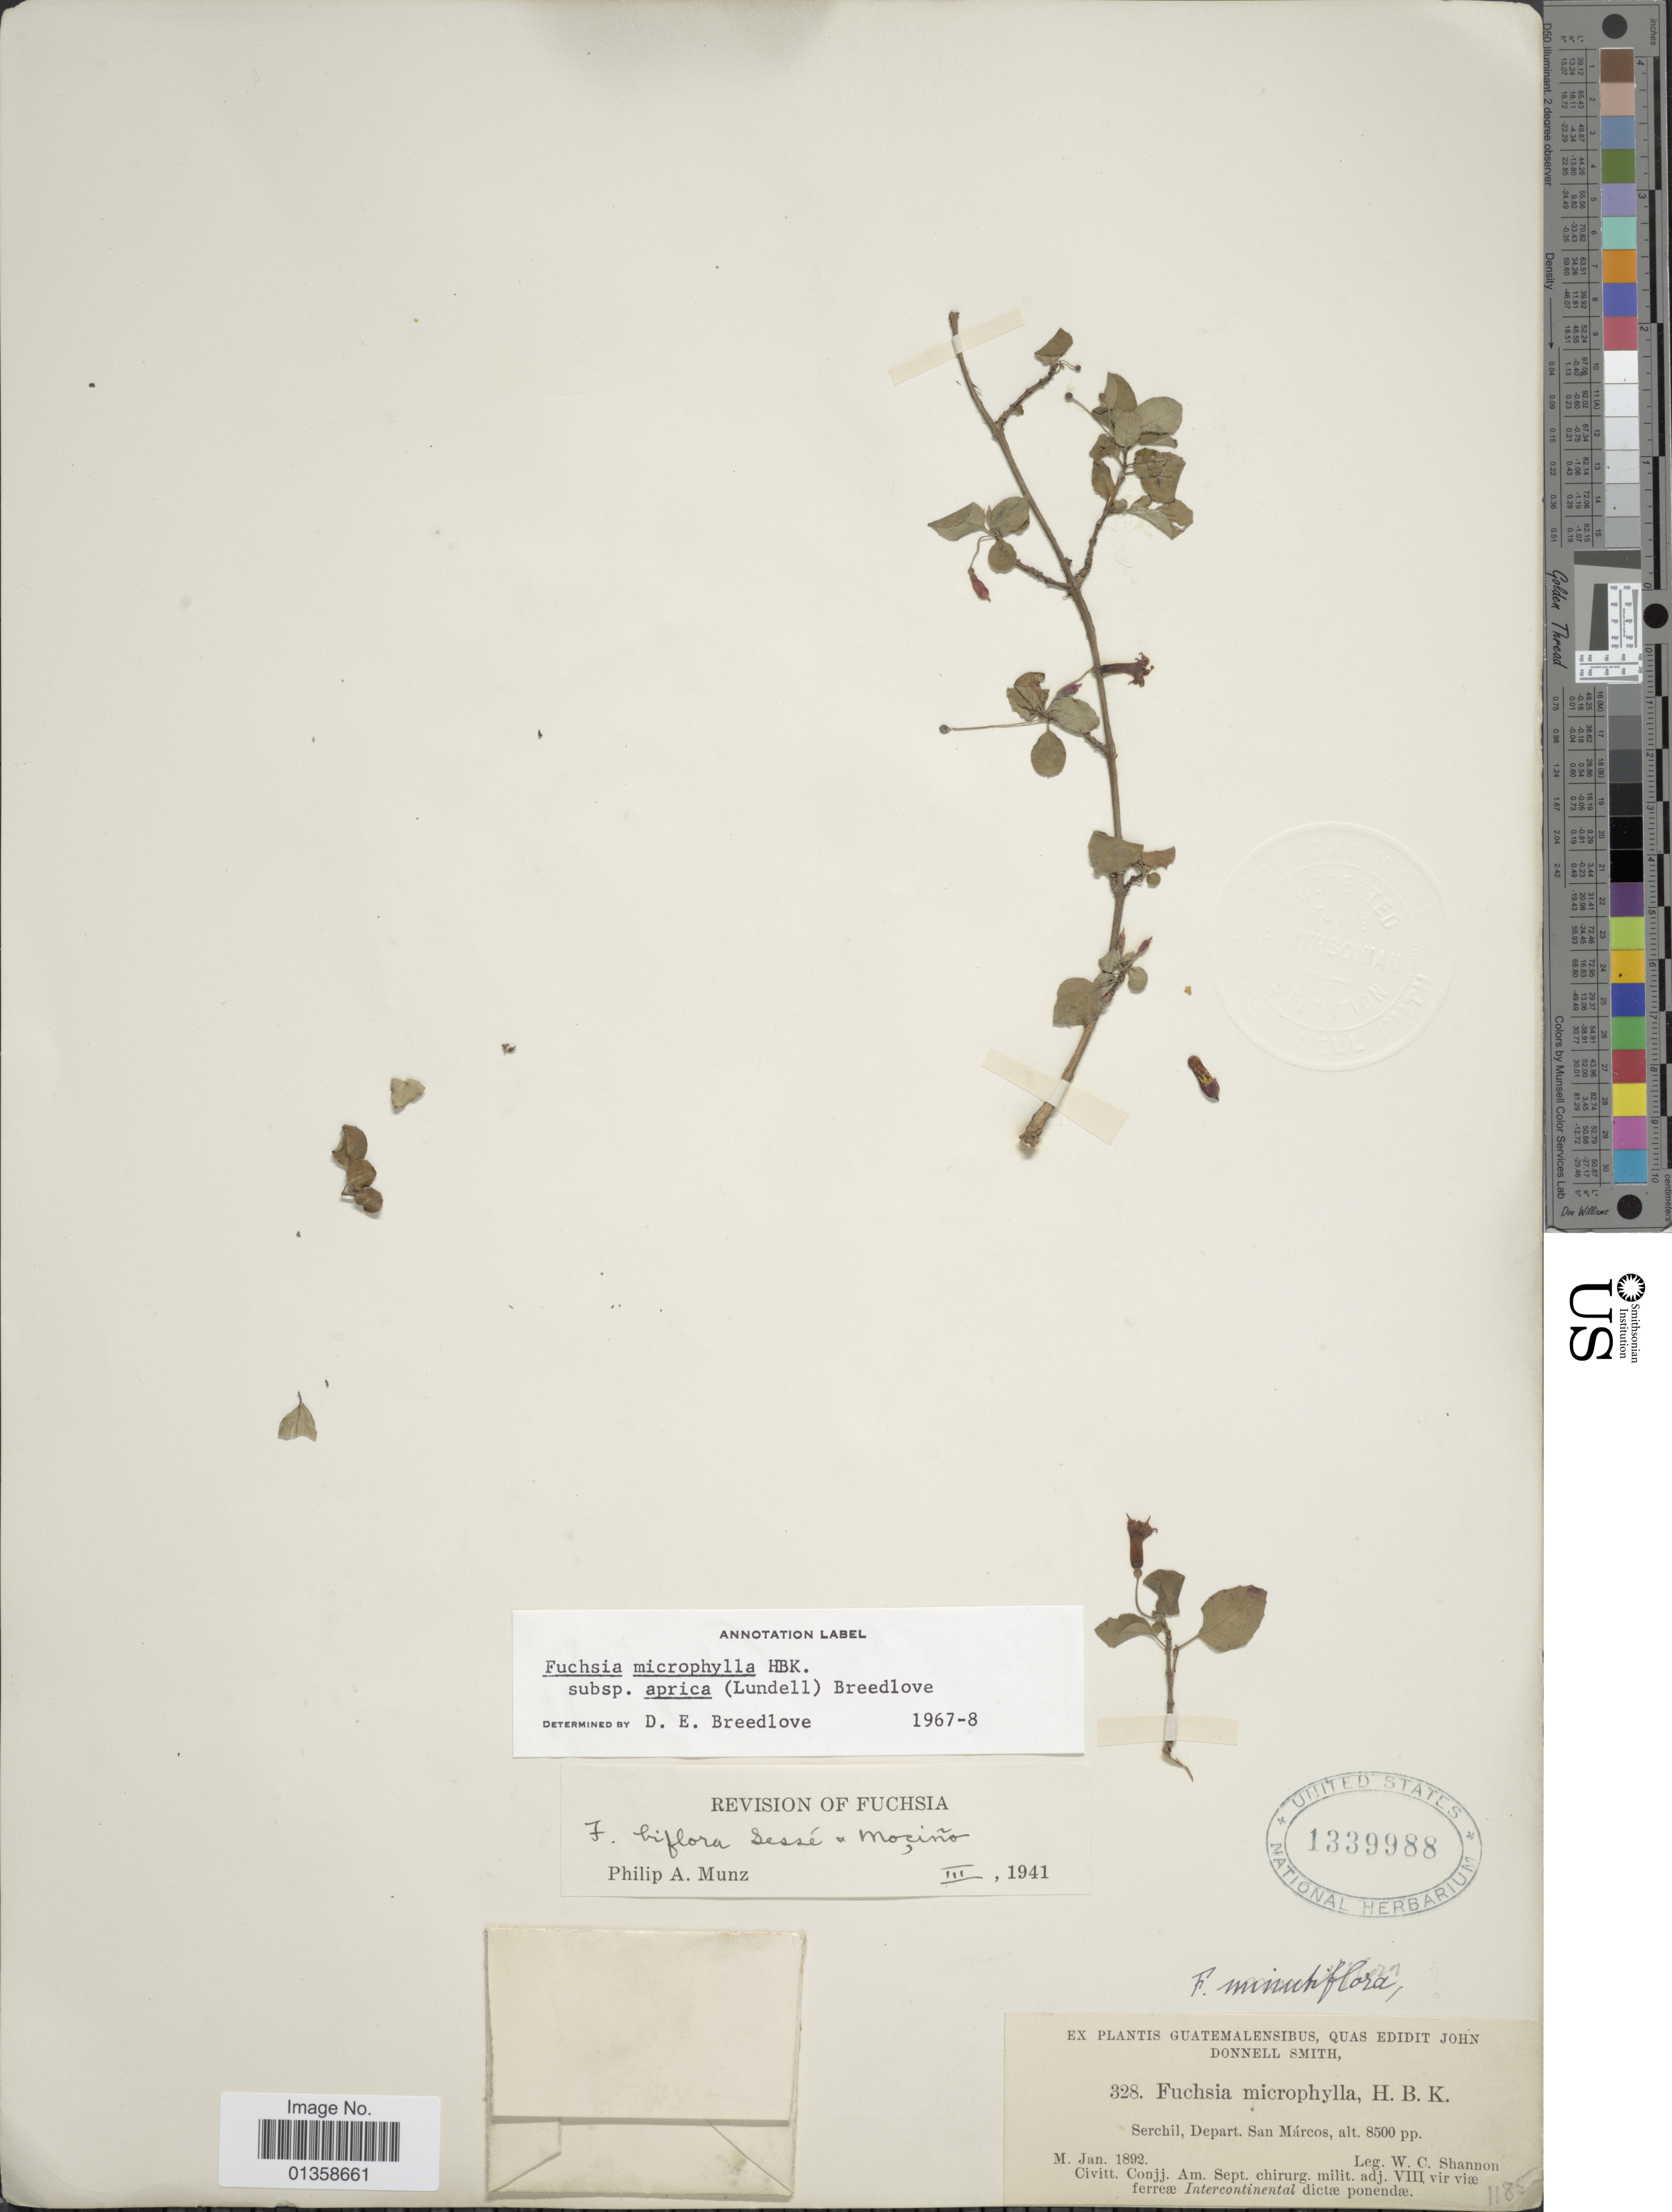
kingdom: Plantae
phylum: Tracheophyta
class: Magnoliopsida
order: Myrtales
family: Onagraceae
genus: Fuchsia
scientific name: Fuchsia microphylla subsp. aprica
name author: (Lundell) Breedlove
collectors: W. C. Shannon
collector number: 328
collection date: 1892-01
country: Guatemala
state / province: San Marcos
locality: Serchil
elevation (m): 2591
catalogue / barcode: US 1339988